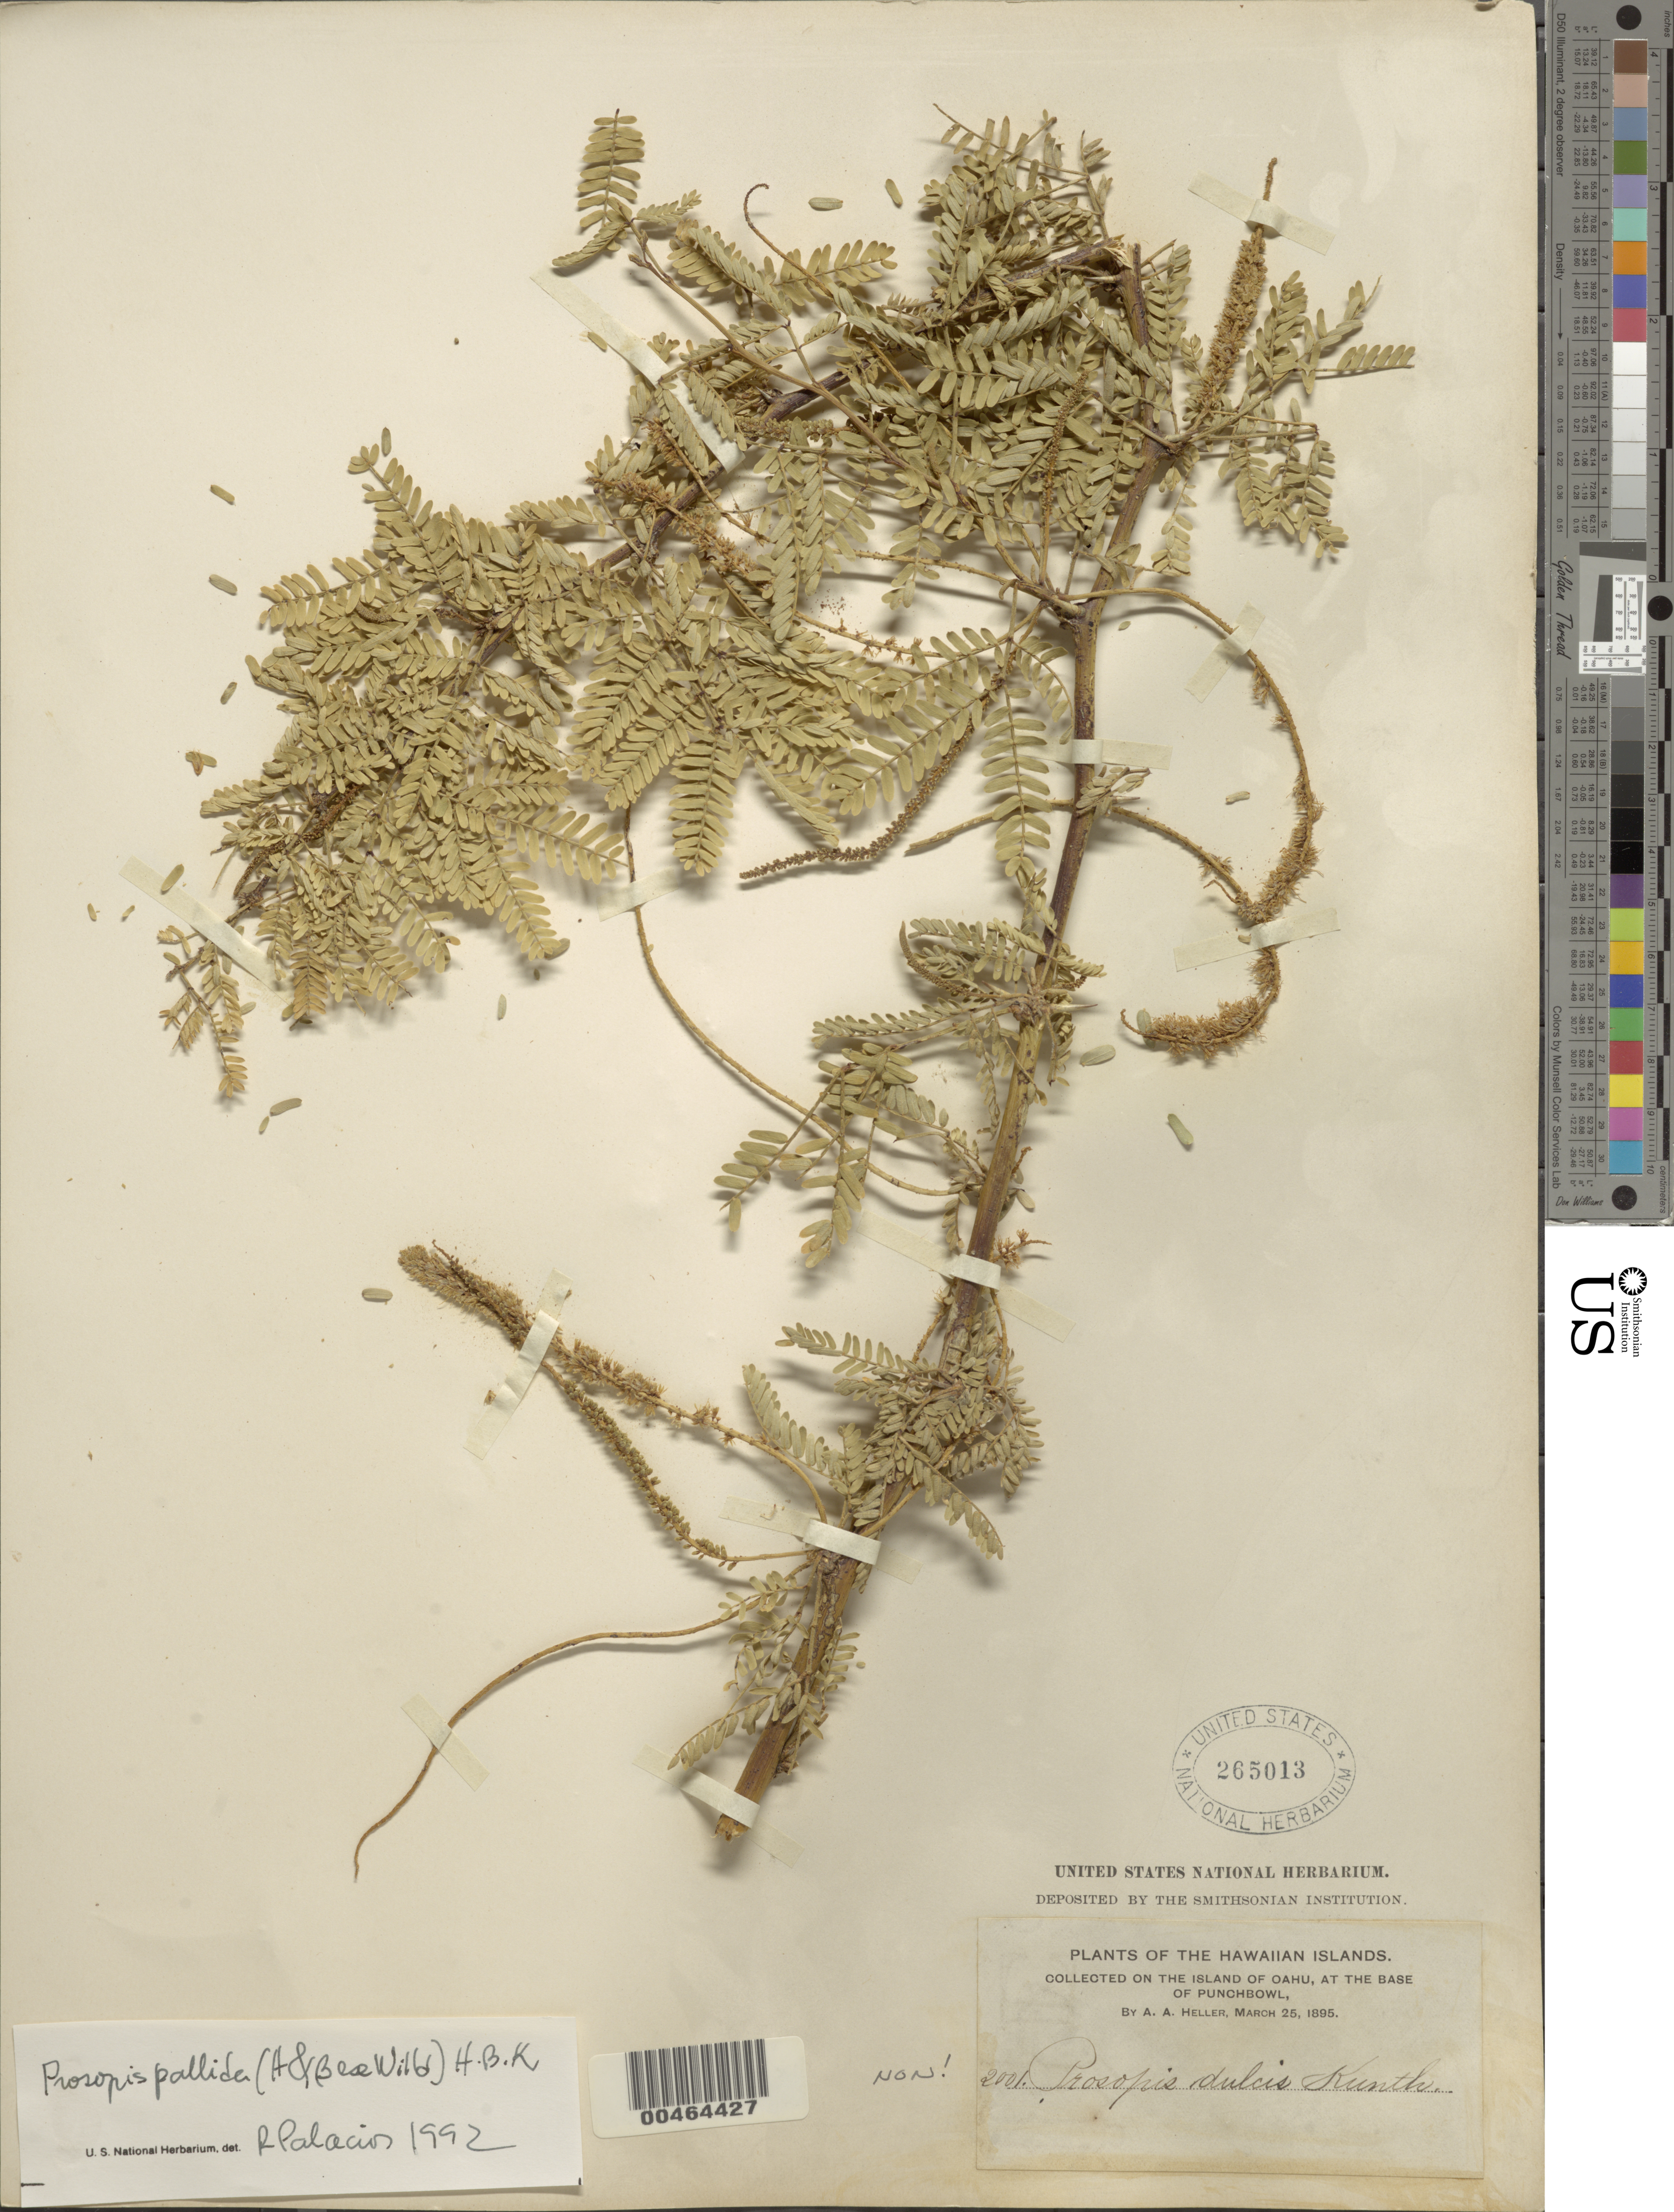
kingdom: Plantae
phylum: Tracheophyta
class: Magnoliopsida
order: Fabales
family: Fabaceae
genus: Neltuma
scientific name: Neltuma pallida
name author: (Humb. & Bonpl. ex Willd.) C. E. Hughes & G.P. Lewis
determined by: Wagner, W. L., (BOT), Smithsonian Institution - National Museum of Natural History (UNITED STATES)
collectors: A. A. Heller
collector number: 2001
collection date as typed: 25 Mar 1895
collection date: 1895-03-25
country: United States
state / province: Hawaii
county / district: Honolulu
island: Oahu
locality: At the base of Punchbowl.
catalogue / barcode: US 265013